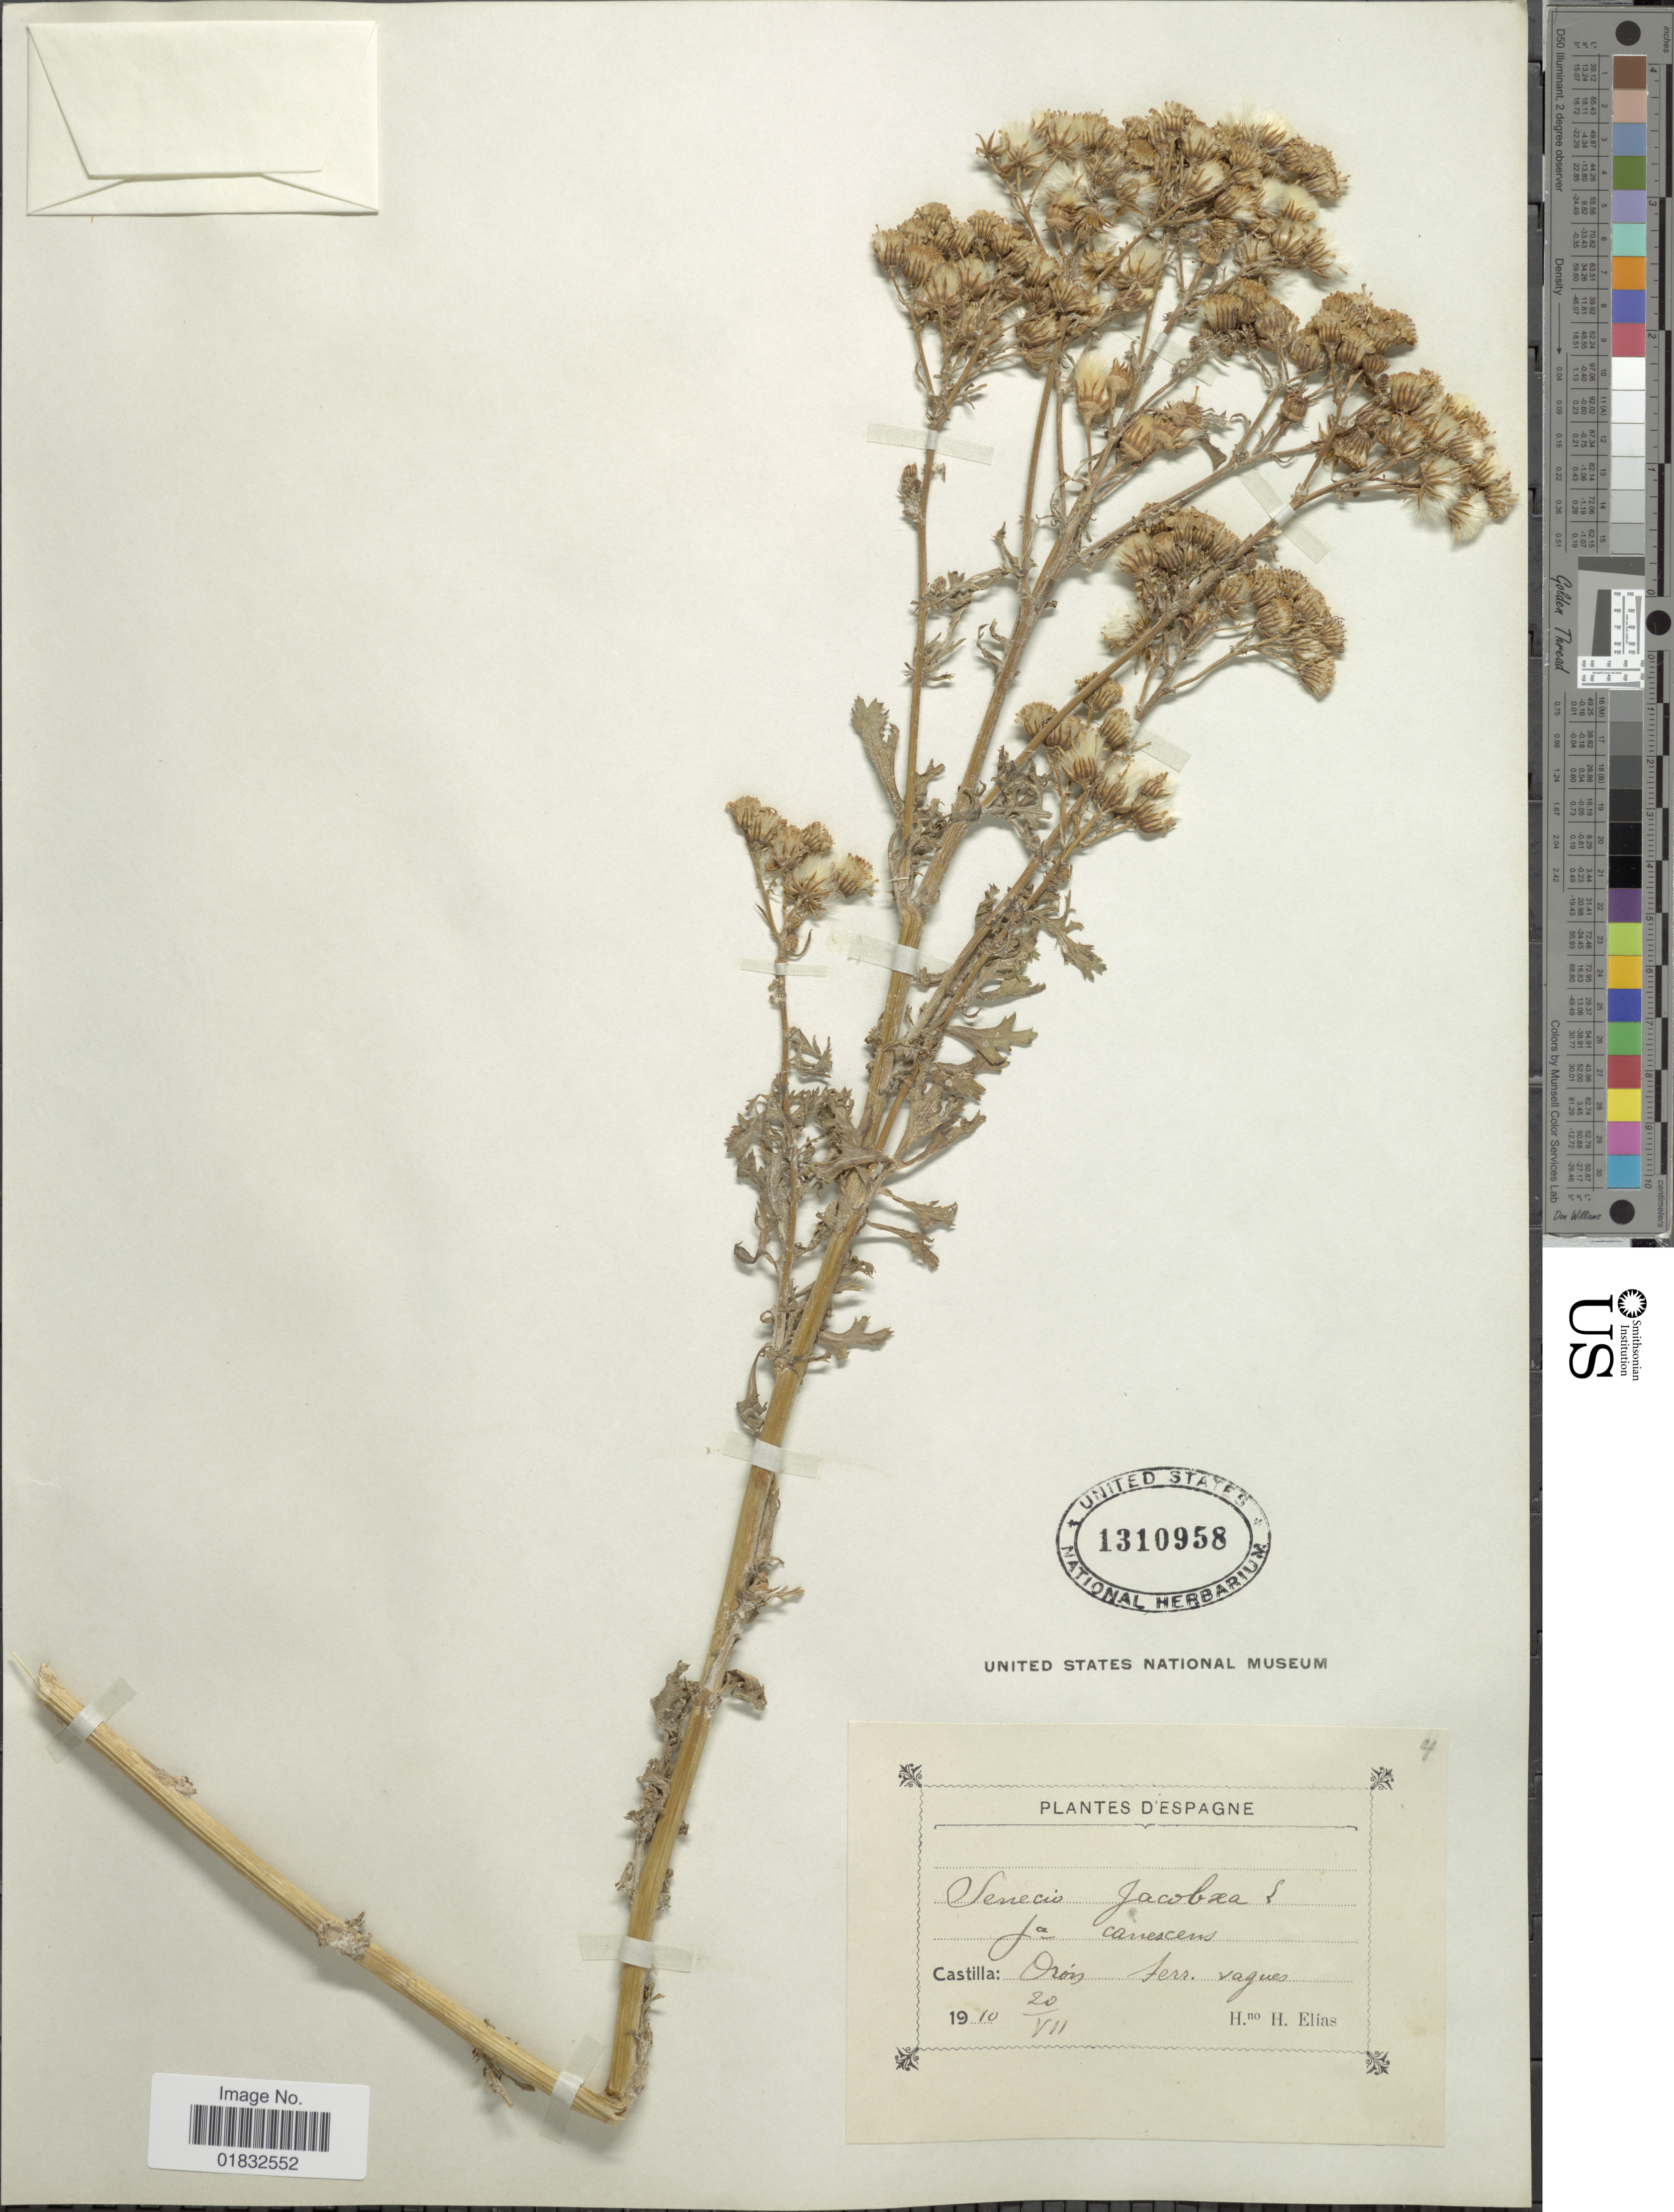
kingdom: Plantae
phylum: Tracheophyta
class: Magnoliopsida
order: Asterales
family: Asteraceae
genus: Jacobaea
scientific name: Jacobaea vulgaris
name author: Gaertn.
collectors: H. Elias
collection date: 1910-07-20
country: Spain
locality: Castilla: oron terr vagues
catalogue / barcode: US 1310958